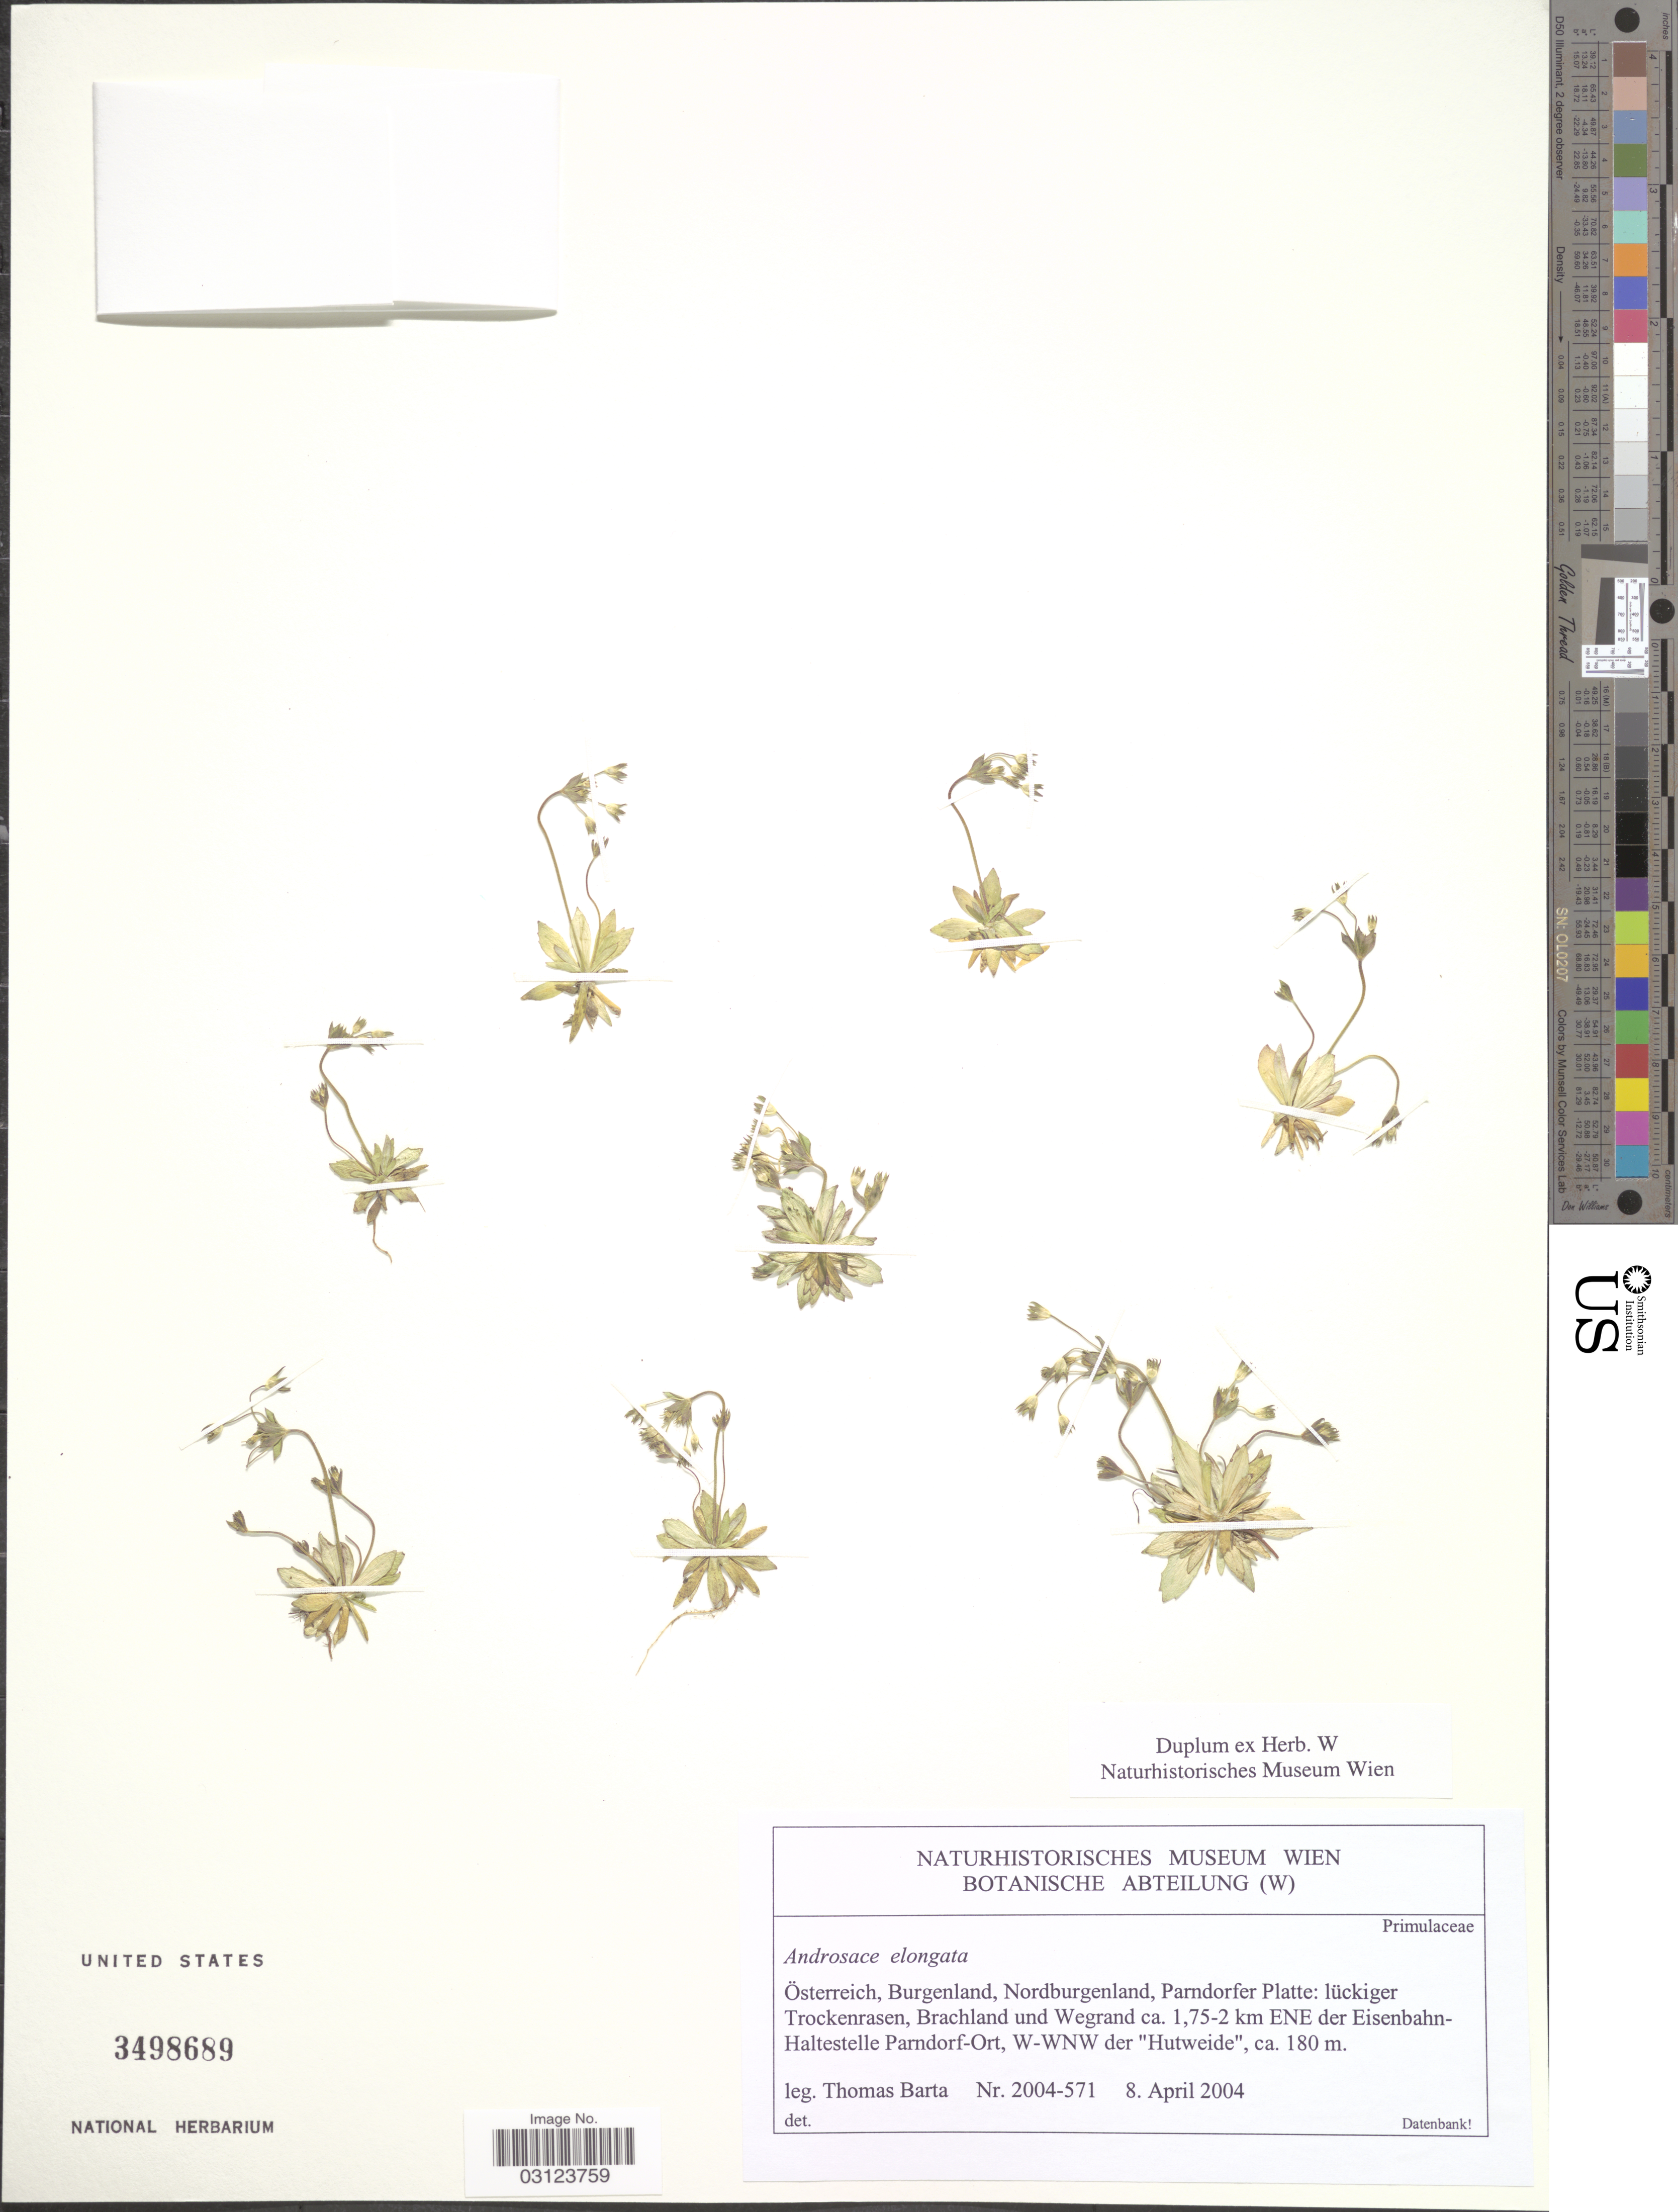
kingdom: Plantae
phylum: Tracheophyta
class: Magnoliopsida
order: Ericales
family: Primulaceae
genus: Androsace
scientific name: Androsace elongata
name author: L.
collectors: T. Barta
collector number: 2004-571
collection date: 2004-04-08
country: Austria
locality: Österreich, Burgenland, Nordburgenland, Parndorfer Platte: lückiger Trockenrasen, Brachland und Wegrand ca. 1,75-2 km ENE der Eisenbahn-Haltestelle Parndorf-Ort, W-WNW der "Hutweide".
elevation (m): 180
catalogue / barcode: US 3498689